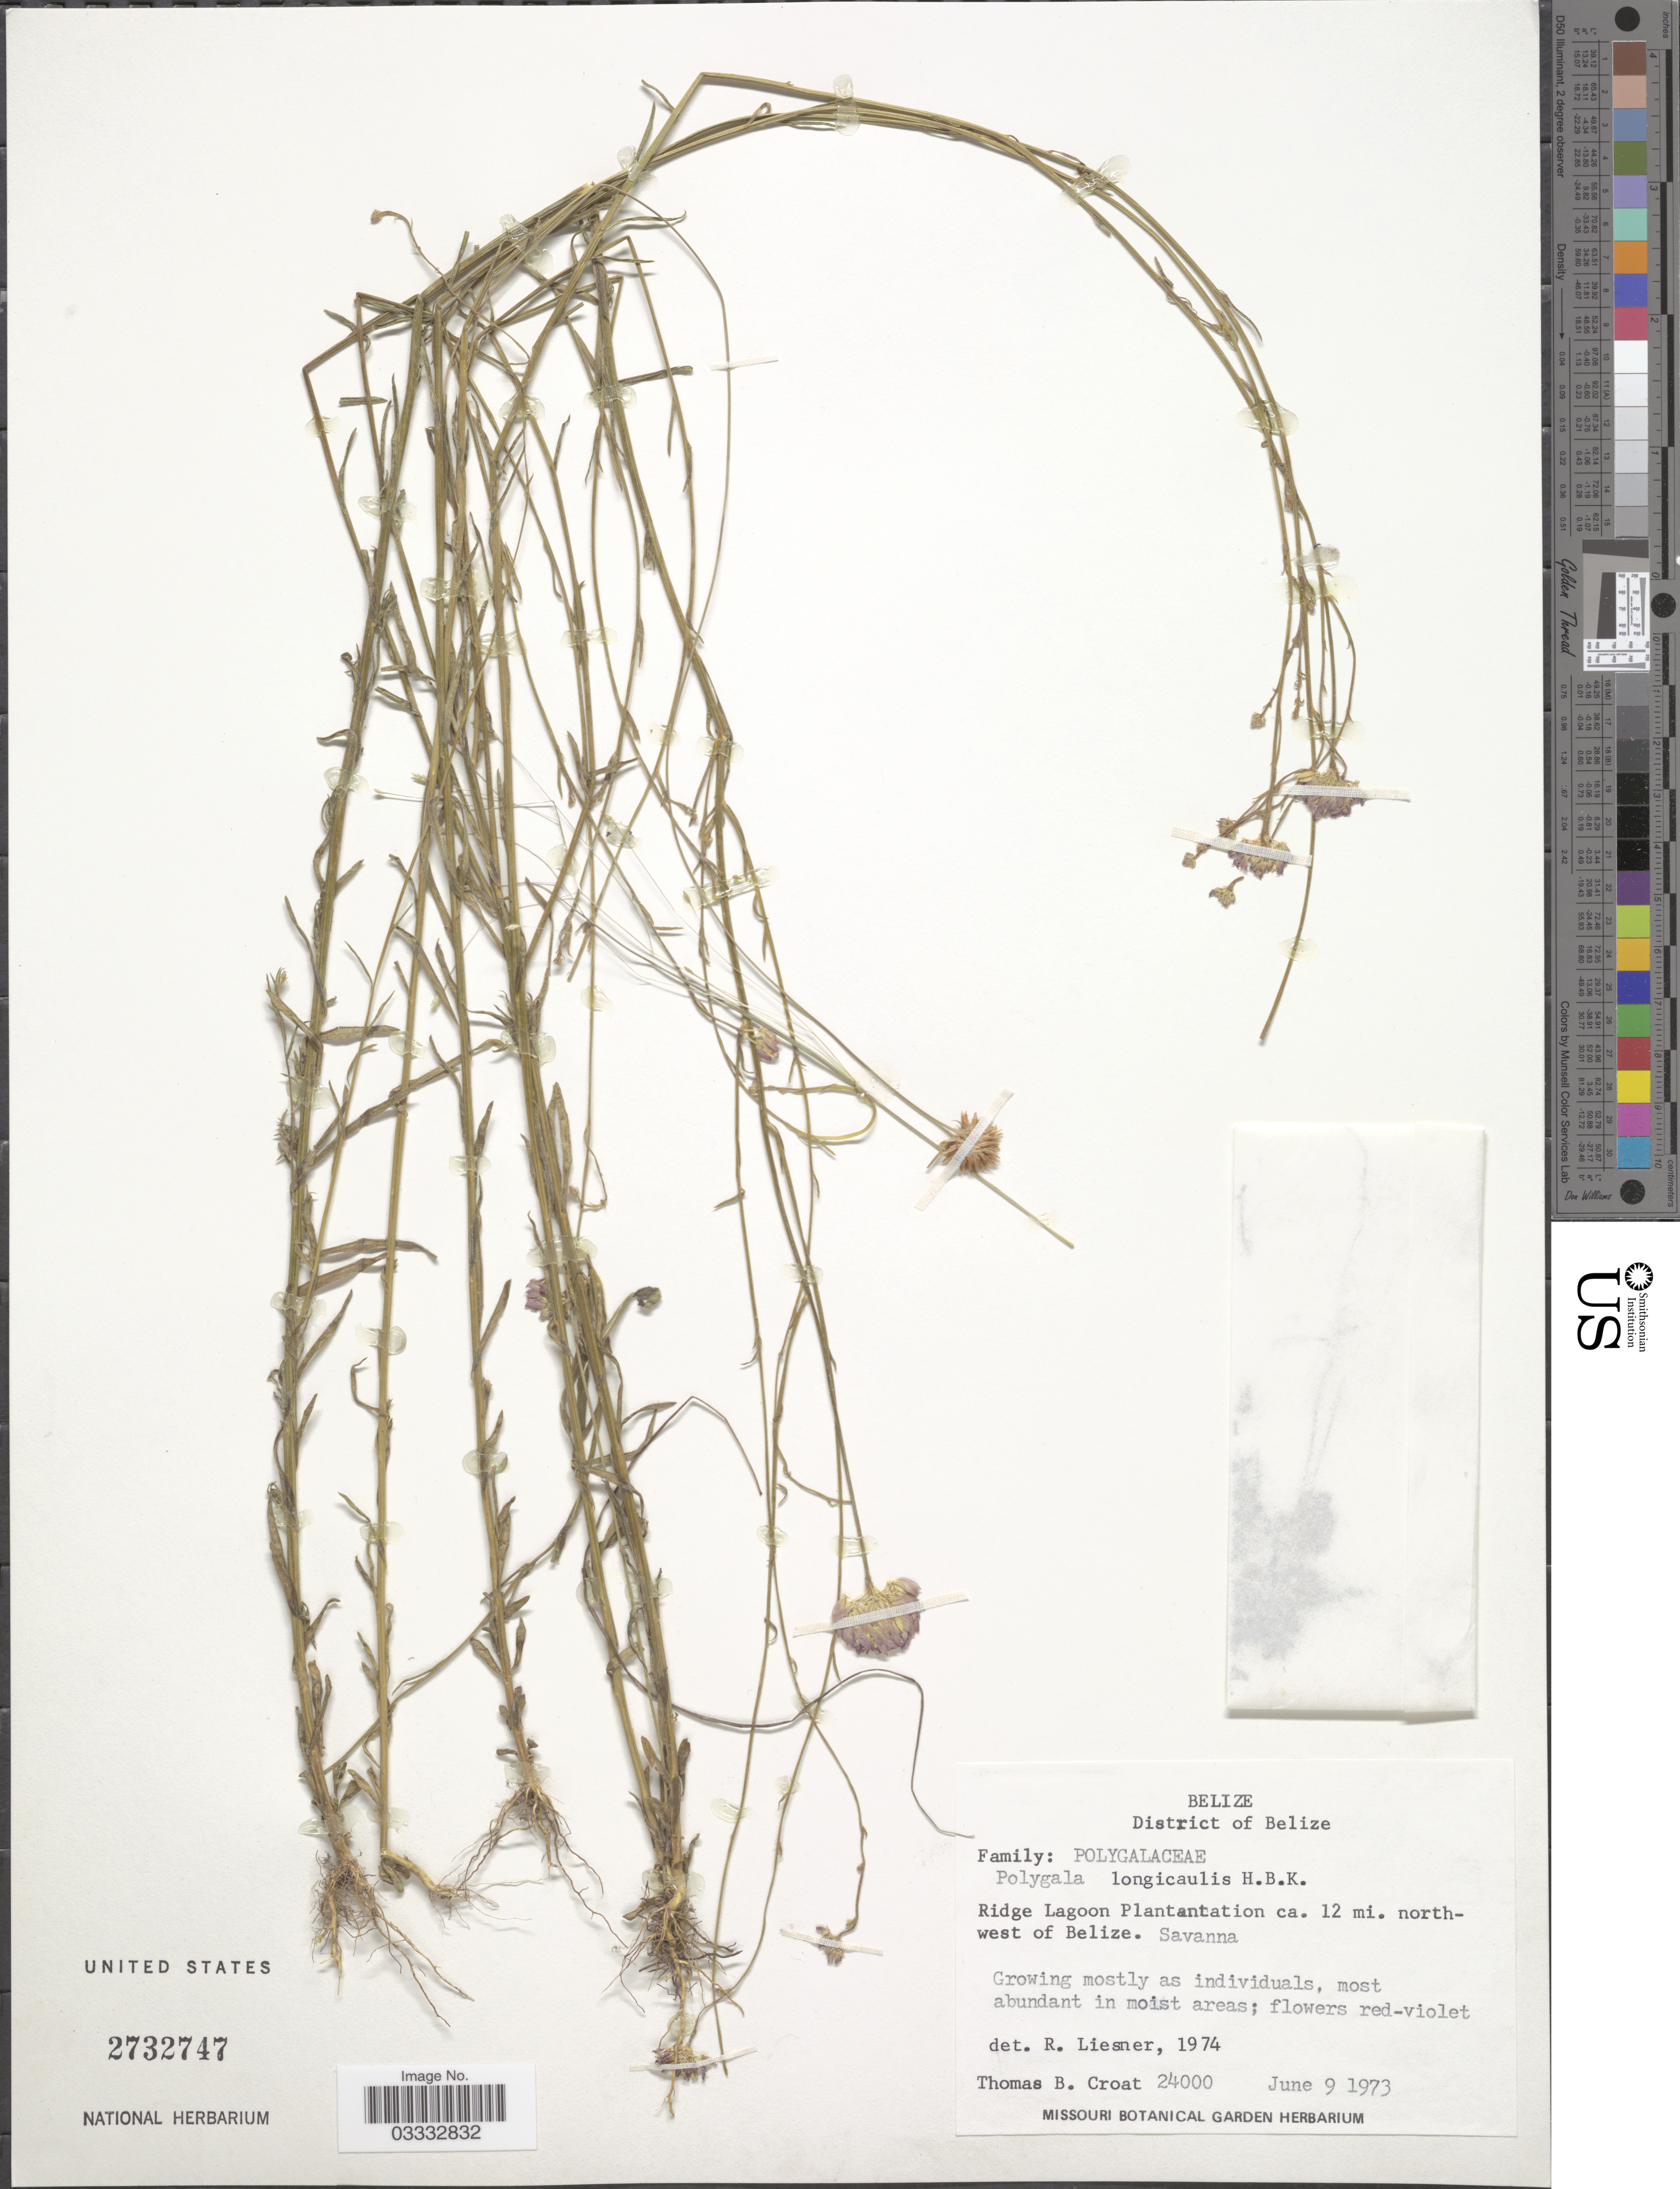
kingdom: Plantae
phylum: Tracheophyta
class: Magnoliopsida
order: Fabales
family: Polygalaceae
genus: Polygala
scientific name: Polygala longicaulis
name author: Kunth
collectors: T. B. Croat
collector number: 24000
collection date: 1973-06-09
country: Belize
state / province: Belize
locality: District of Belize. Ridge Lagoon Plantatation ca. 12 mi. northwest of Belize.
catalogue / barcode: US 2732747